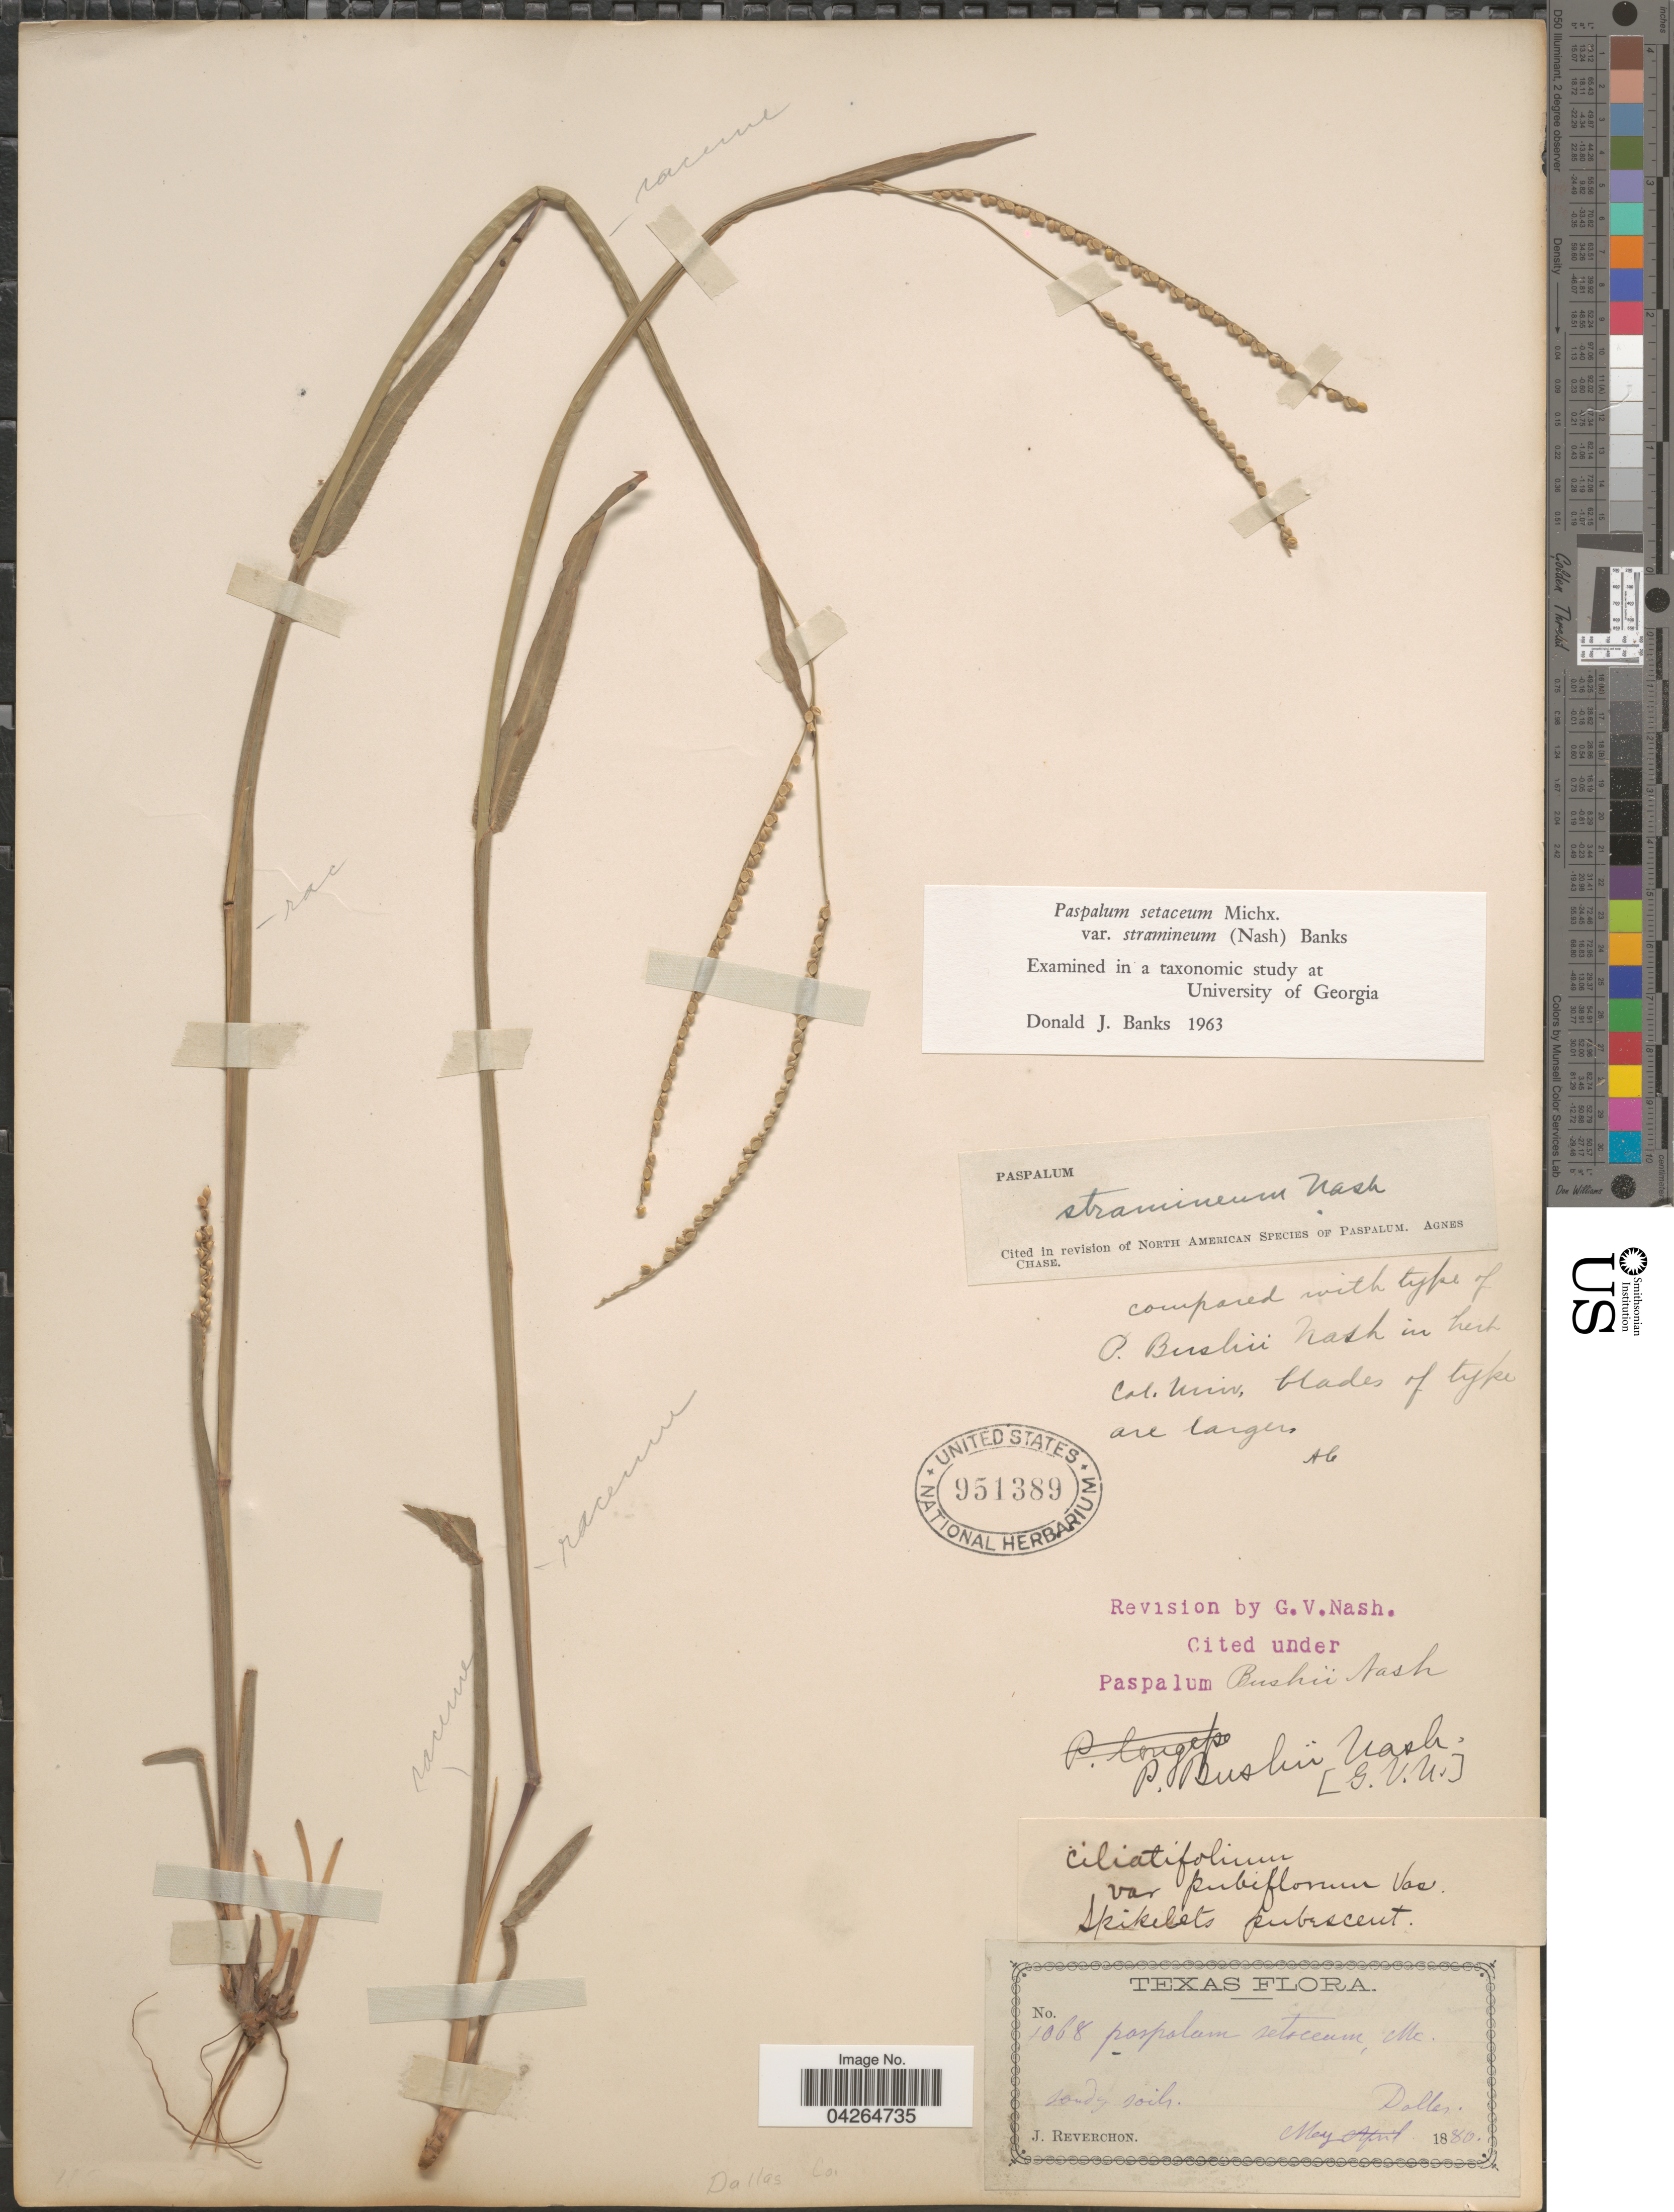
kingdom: Plantae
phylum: Tracheophyta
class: Liliopsida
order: Poales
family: Poaceae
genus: Paspalum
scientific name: Paspalum setaceum var. stramineum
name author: (Nash) D.J. Banks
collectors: J. Reverchon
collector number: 1068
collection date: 1880-05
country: United States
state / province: Texas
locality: Dallas. Dallas Co.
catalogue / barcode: US 951389